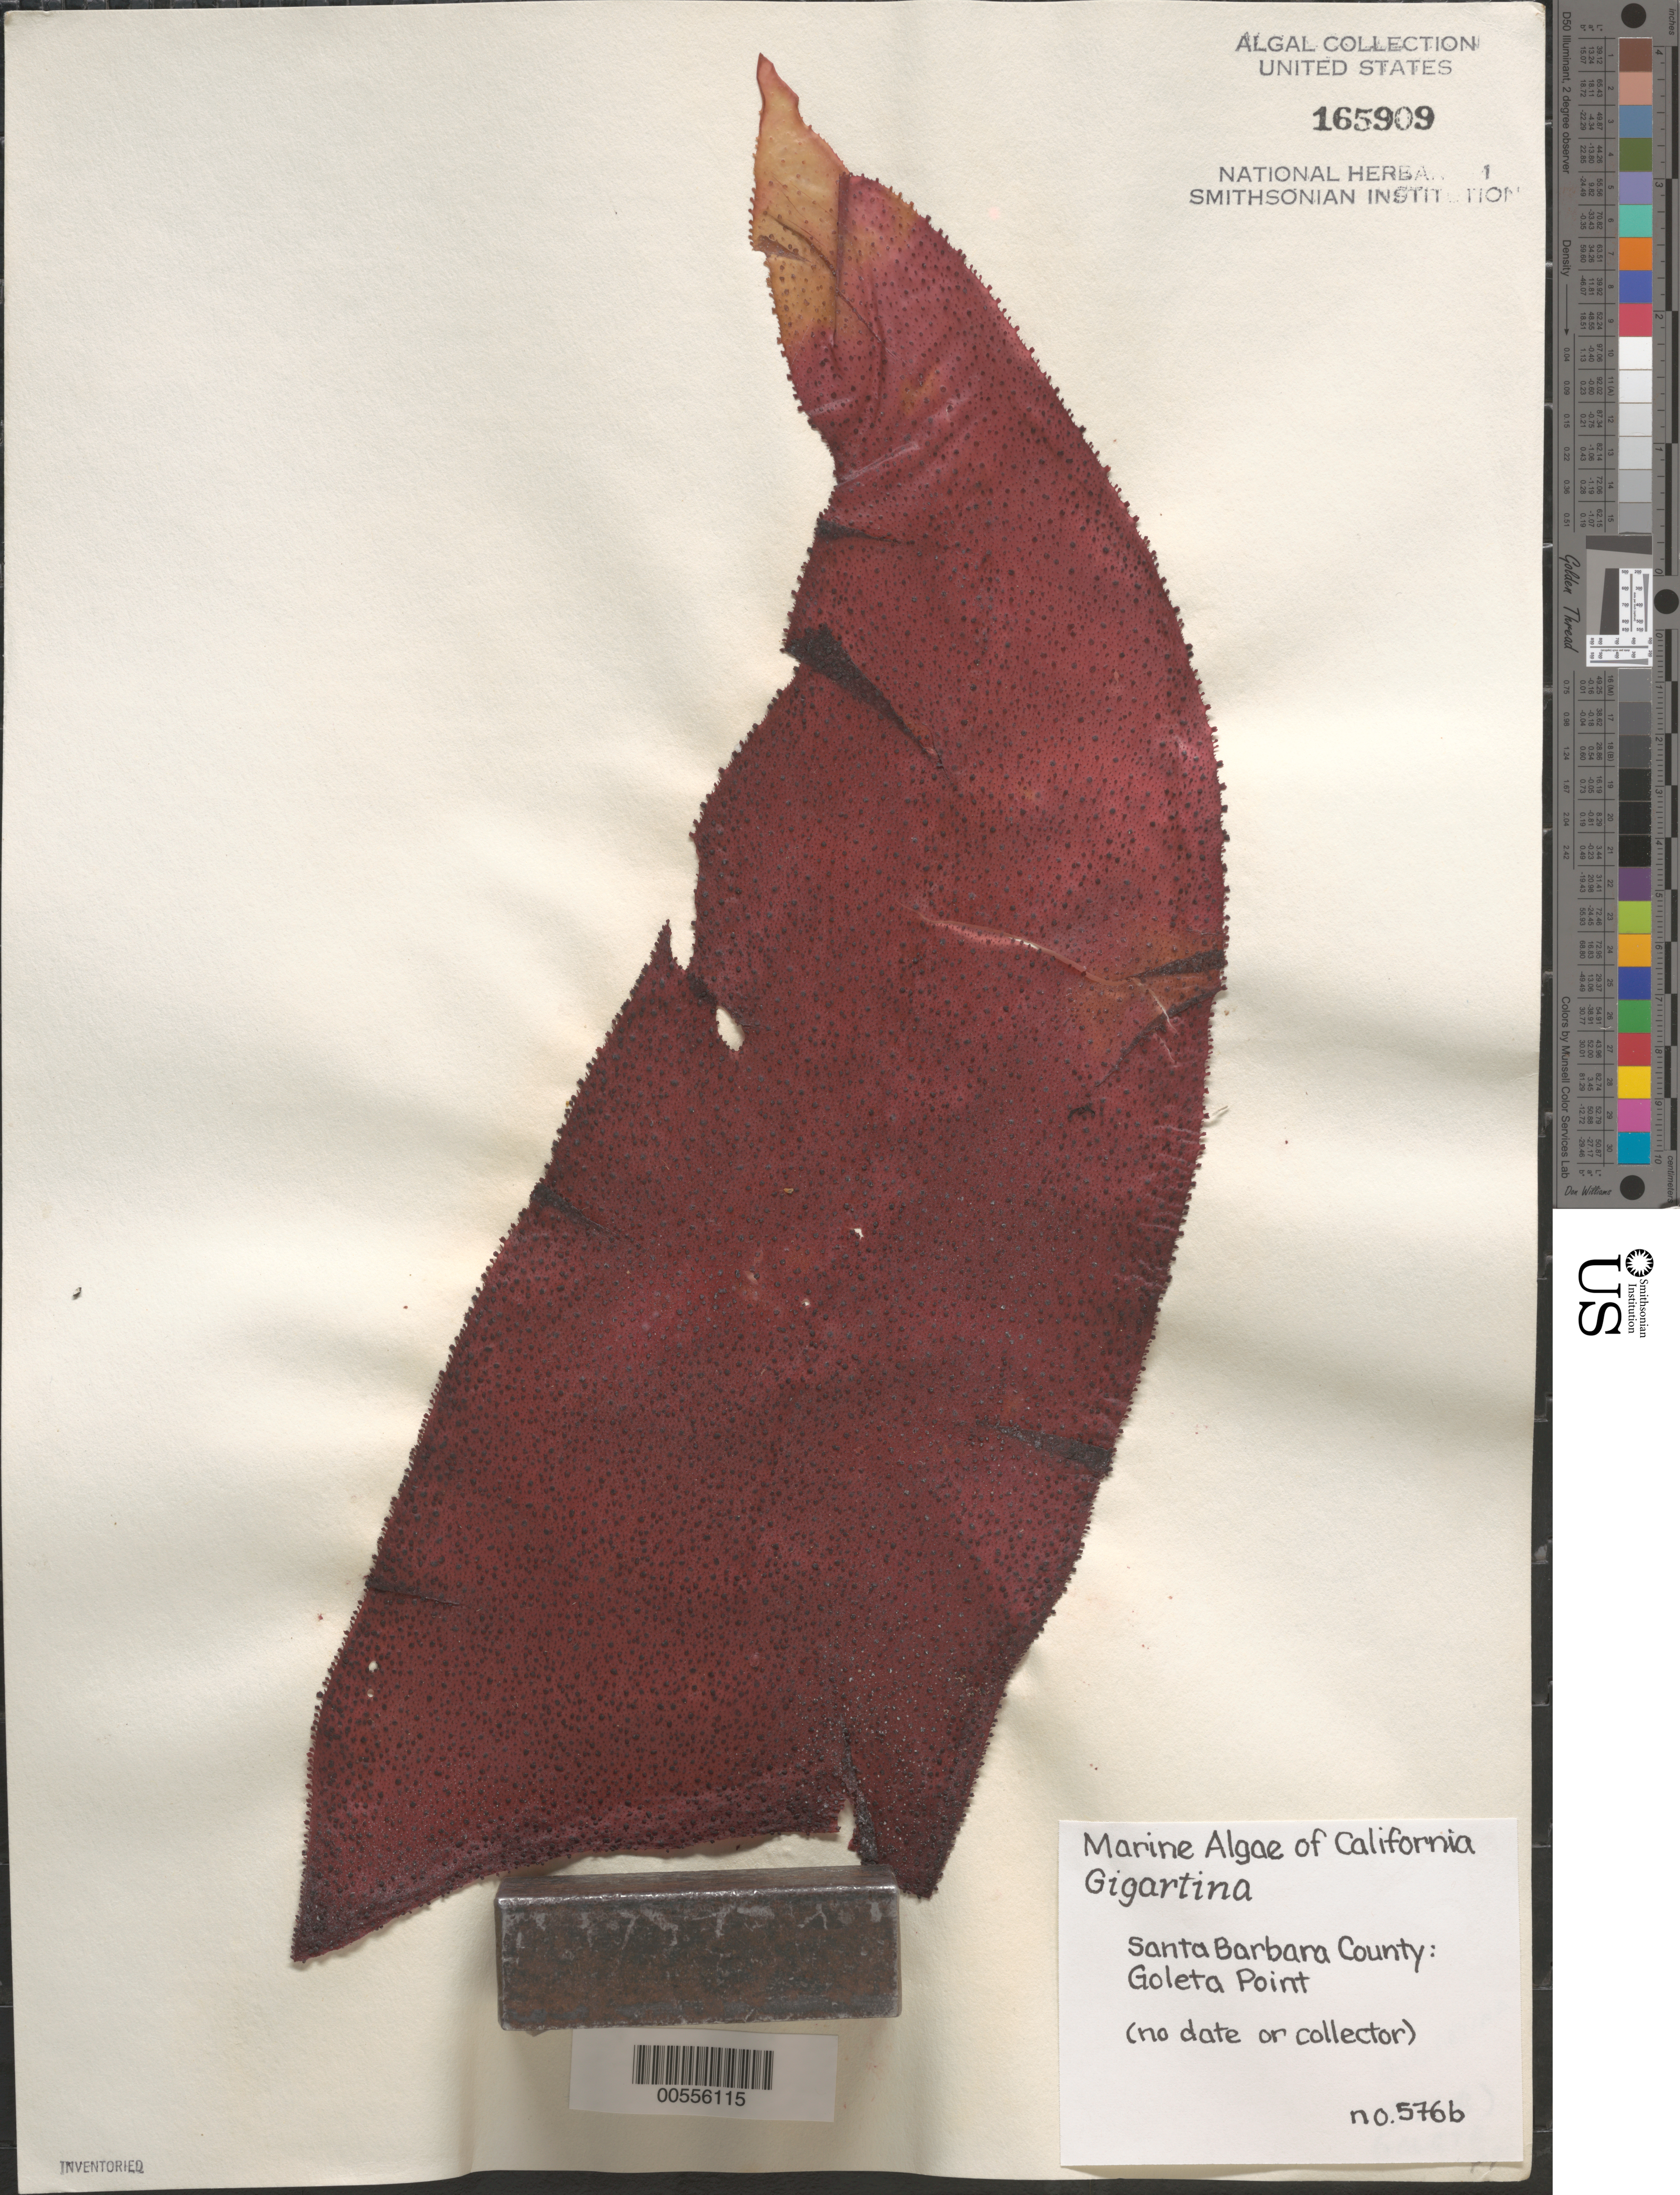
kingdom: Plantae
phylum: Rhodophyta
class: Florideophyceae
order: Gigartinales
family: Gigartinaceae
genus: Gigartina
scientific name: Gigartina sp.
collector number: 576b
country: United States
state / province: California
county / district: Santa Barbara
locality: Goleta Point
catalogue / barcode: US 165909